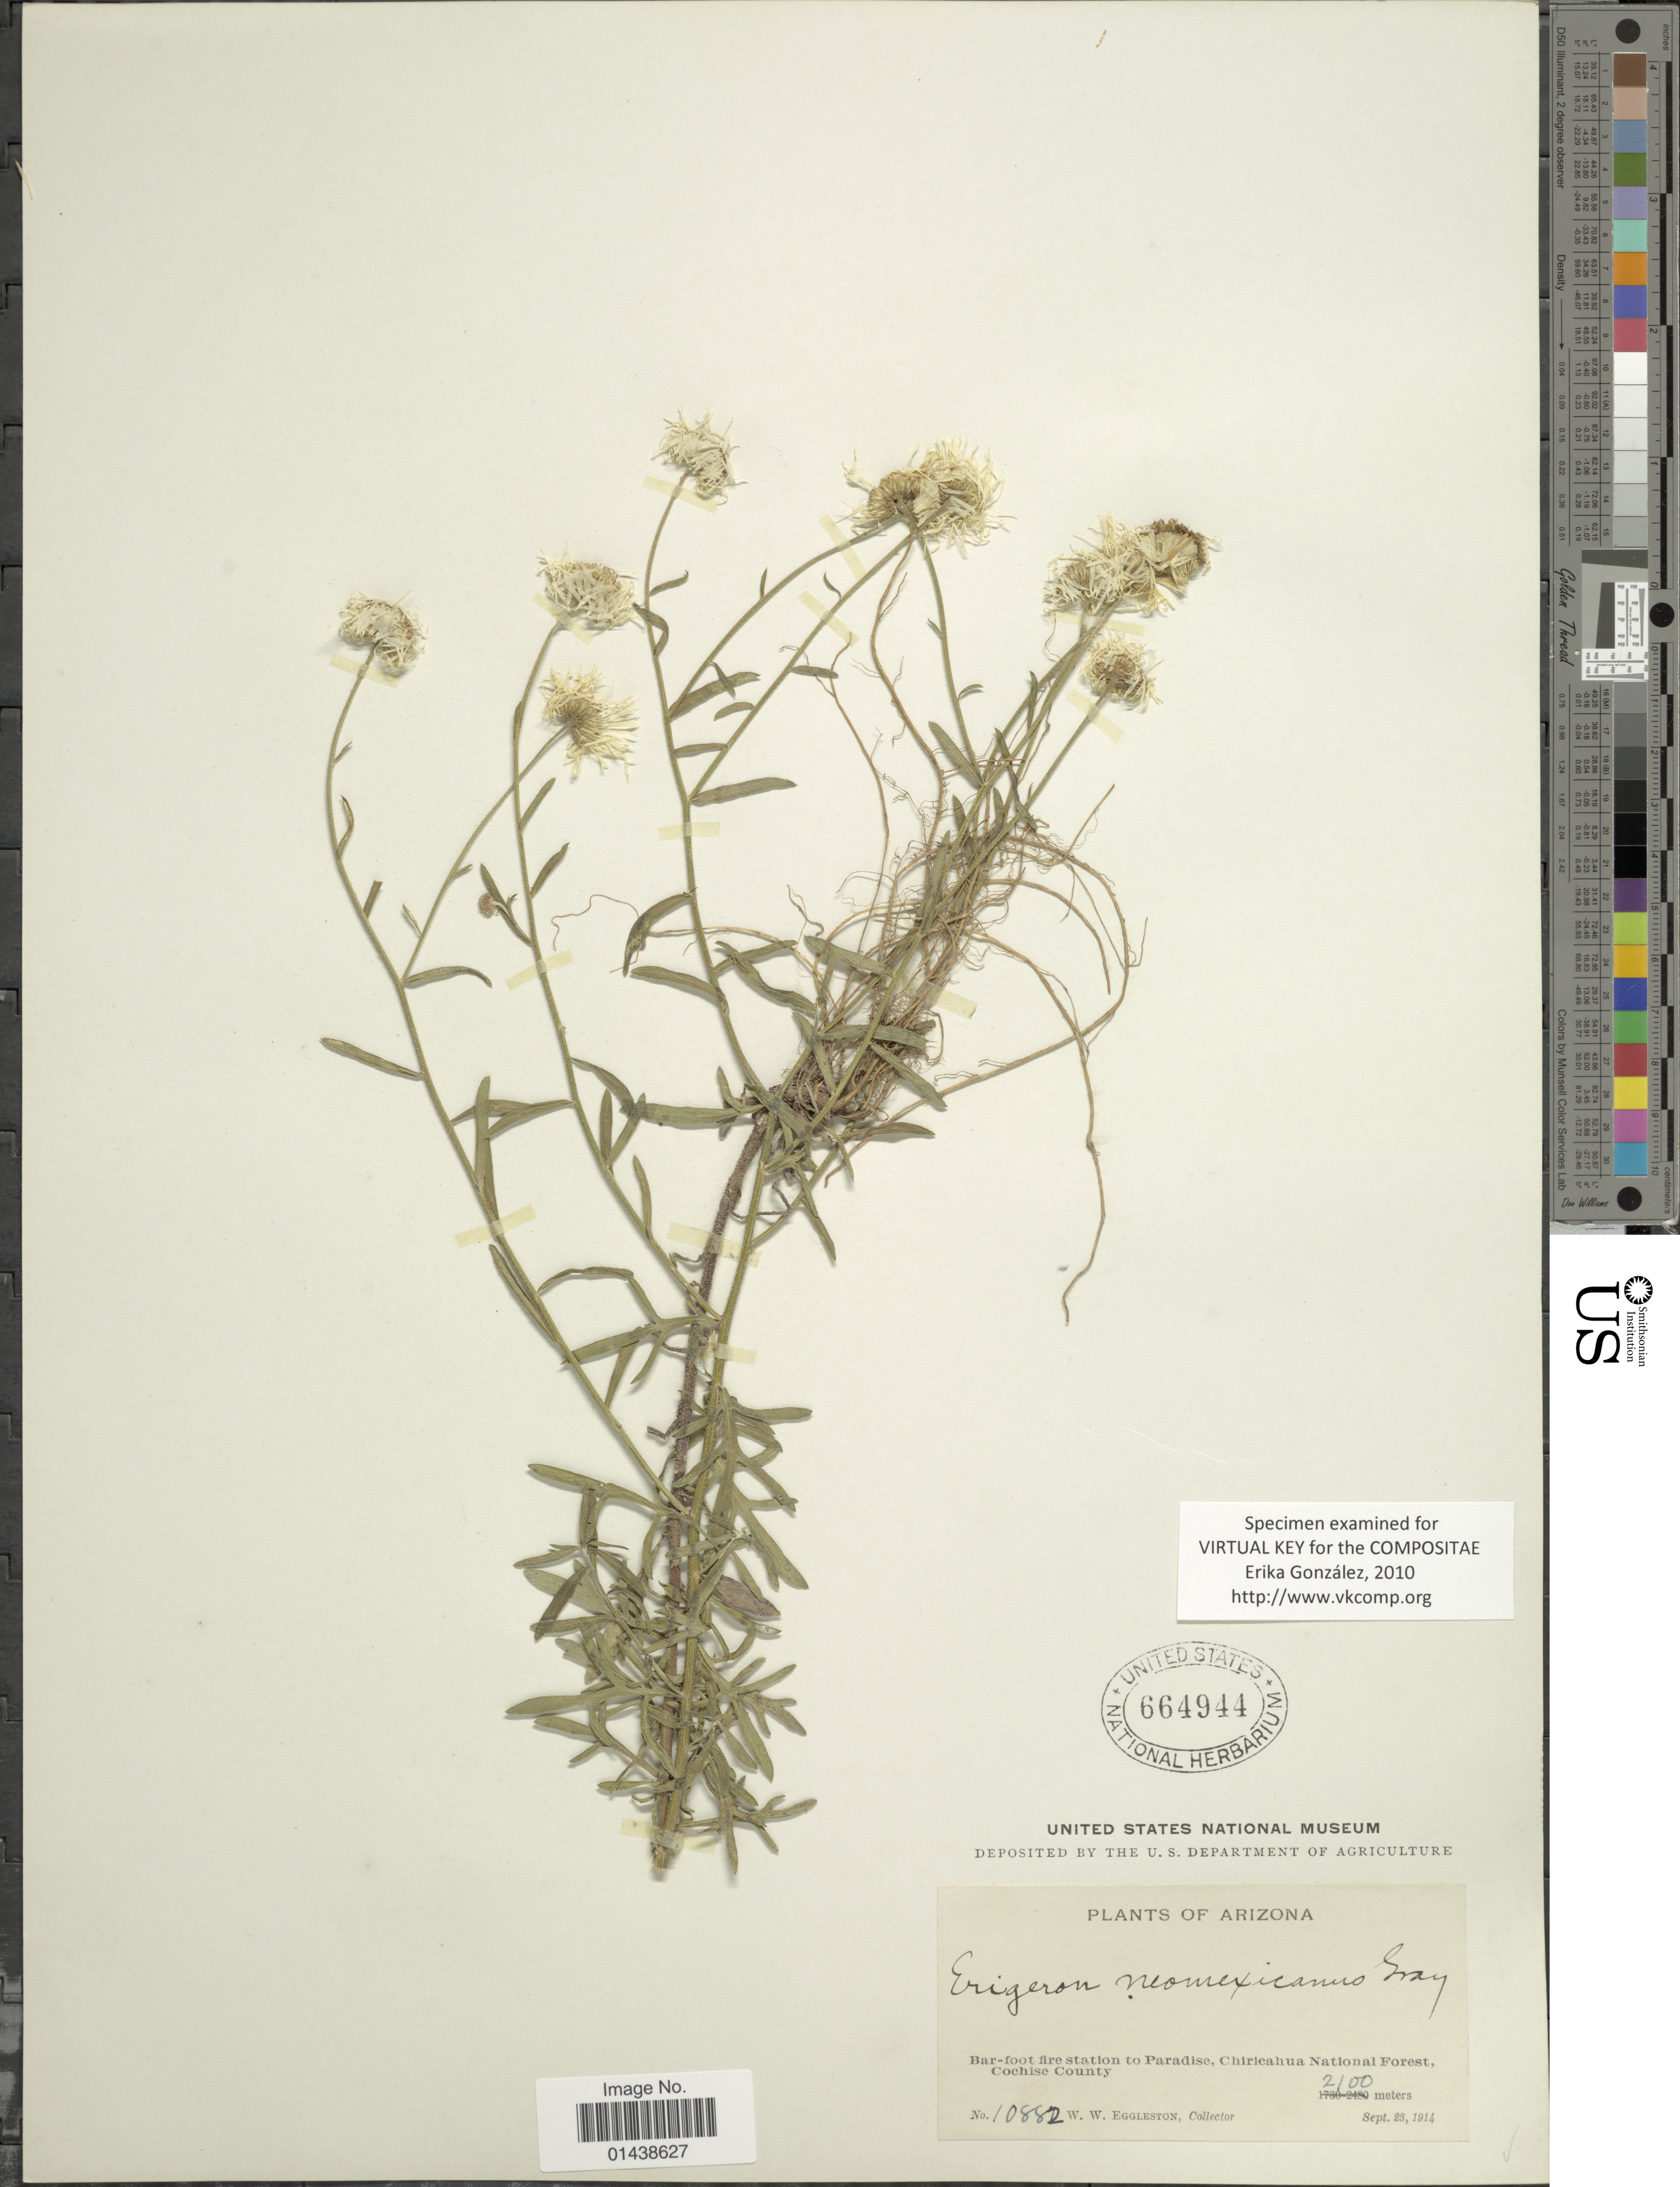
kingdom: Plantae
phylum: Tracheophyta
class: Magnoliopsida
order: Asterales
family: Asteraceae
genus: Erigeron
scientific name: Erigeron neomexicanus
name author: A. Gray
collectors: W. W. Eggleston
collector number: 10882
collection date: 1914-09-23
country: United States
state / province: Arizona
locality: Bar-foot fire station to Paradise, Chiricahua National Forest, Cochise County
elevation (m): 2100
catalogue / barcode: US 664944